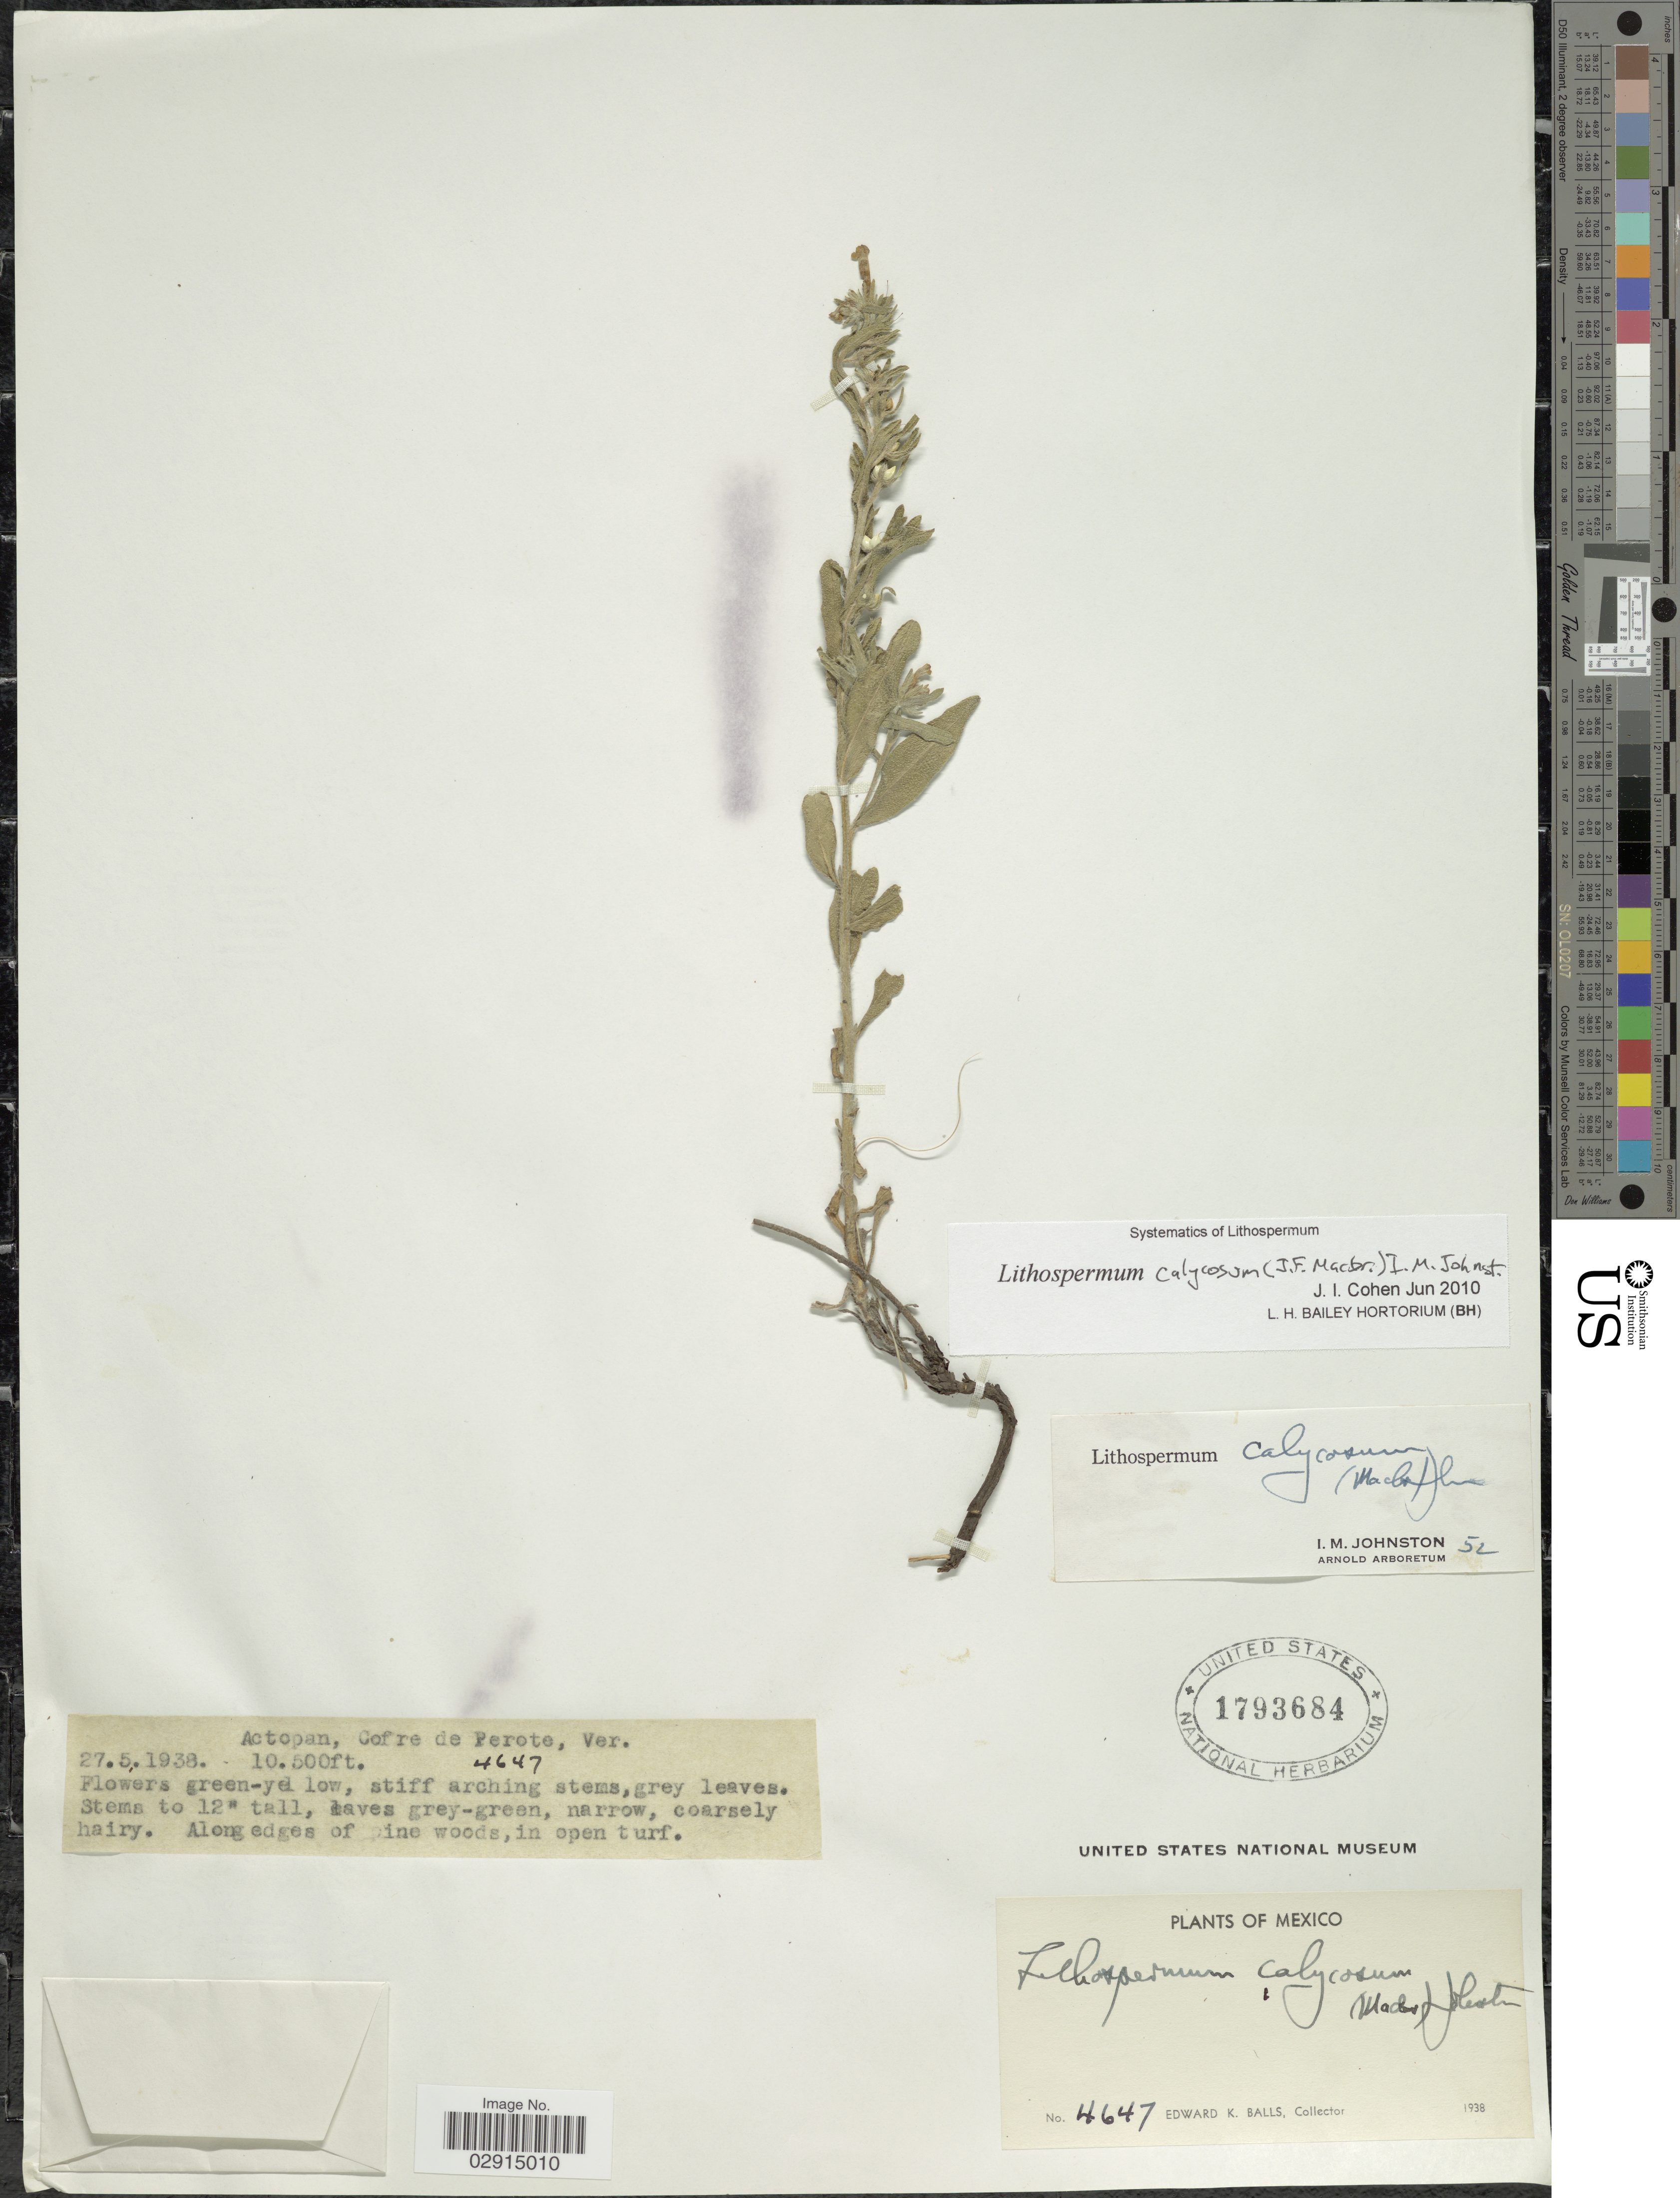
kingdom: Plantae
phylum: Tracheophyta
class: Magnoliopsida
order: Boraginales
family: Boraginaceae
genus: Lithospermum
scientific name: Lithospermum chiapense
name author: Cohen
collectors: E. K. Balls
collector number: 4647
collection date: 1938-05-27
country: Mexico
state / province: Veracruz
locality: Actopan, Cofre de Perote, Ver. Mexico.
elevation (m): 3200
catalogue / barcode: US 1793684